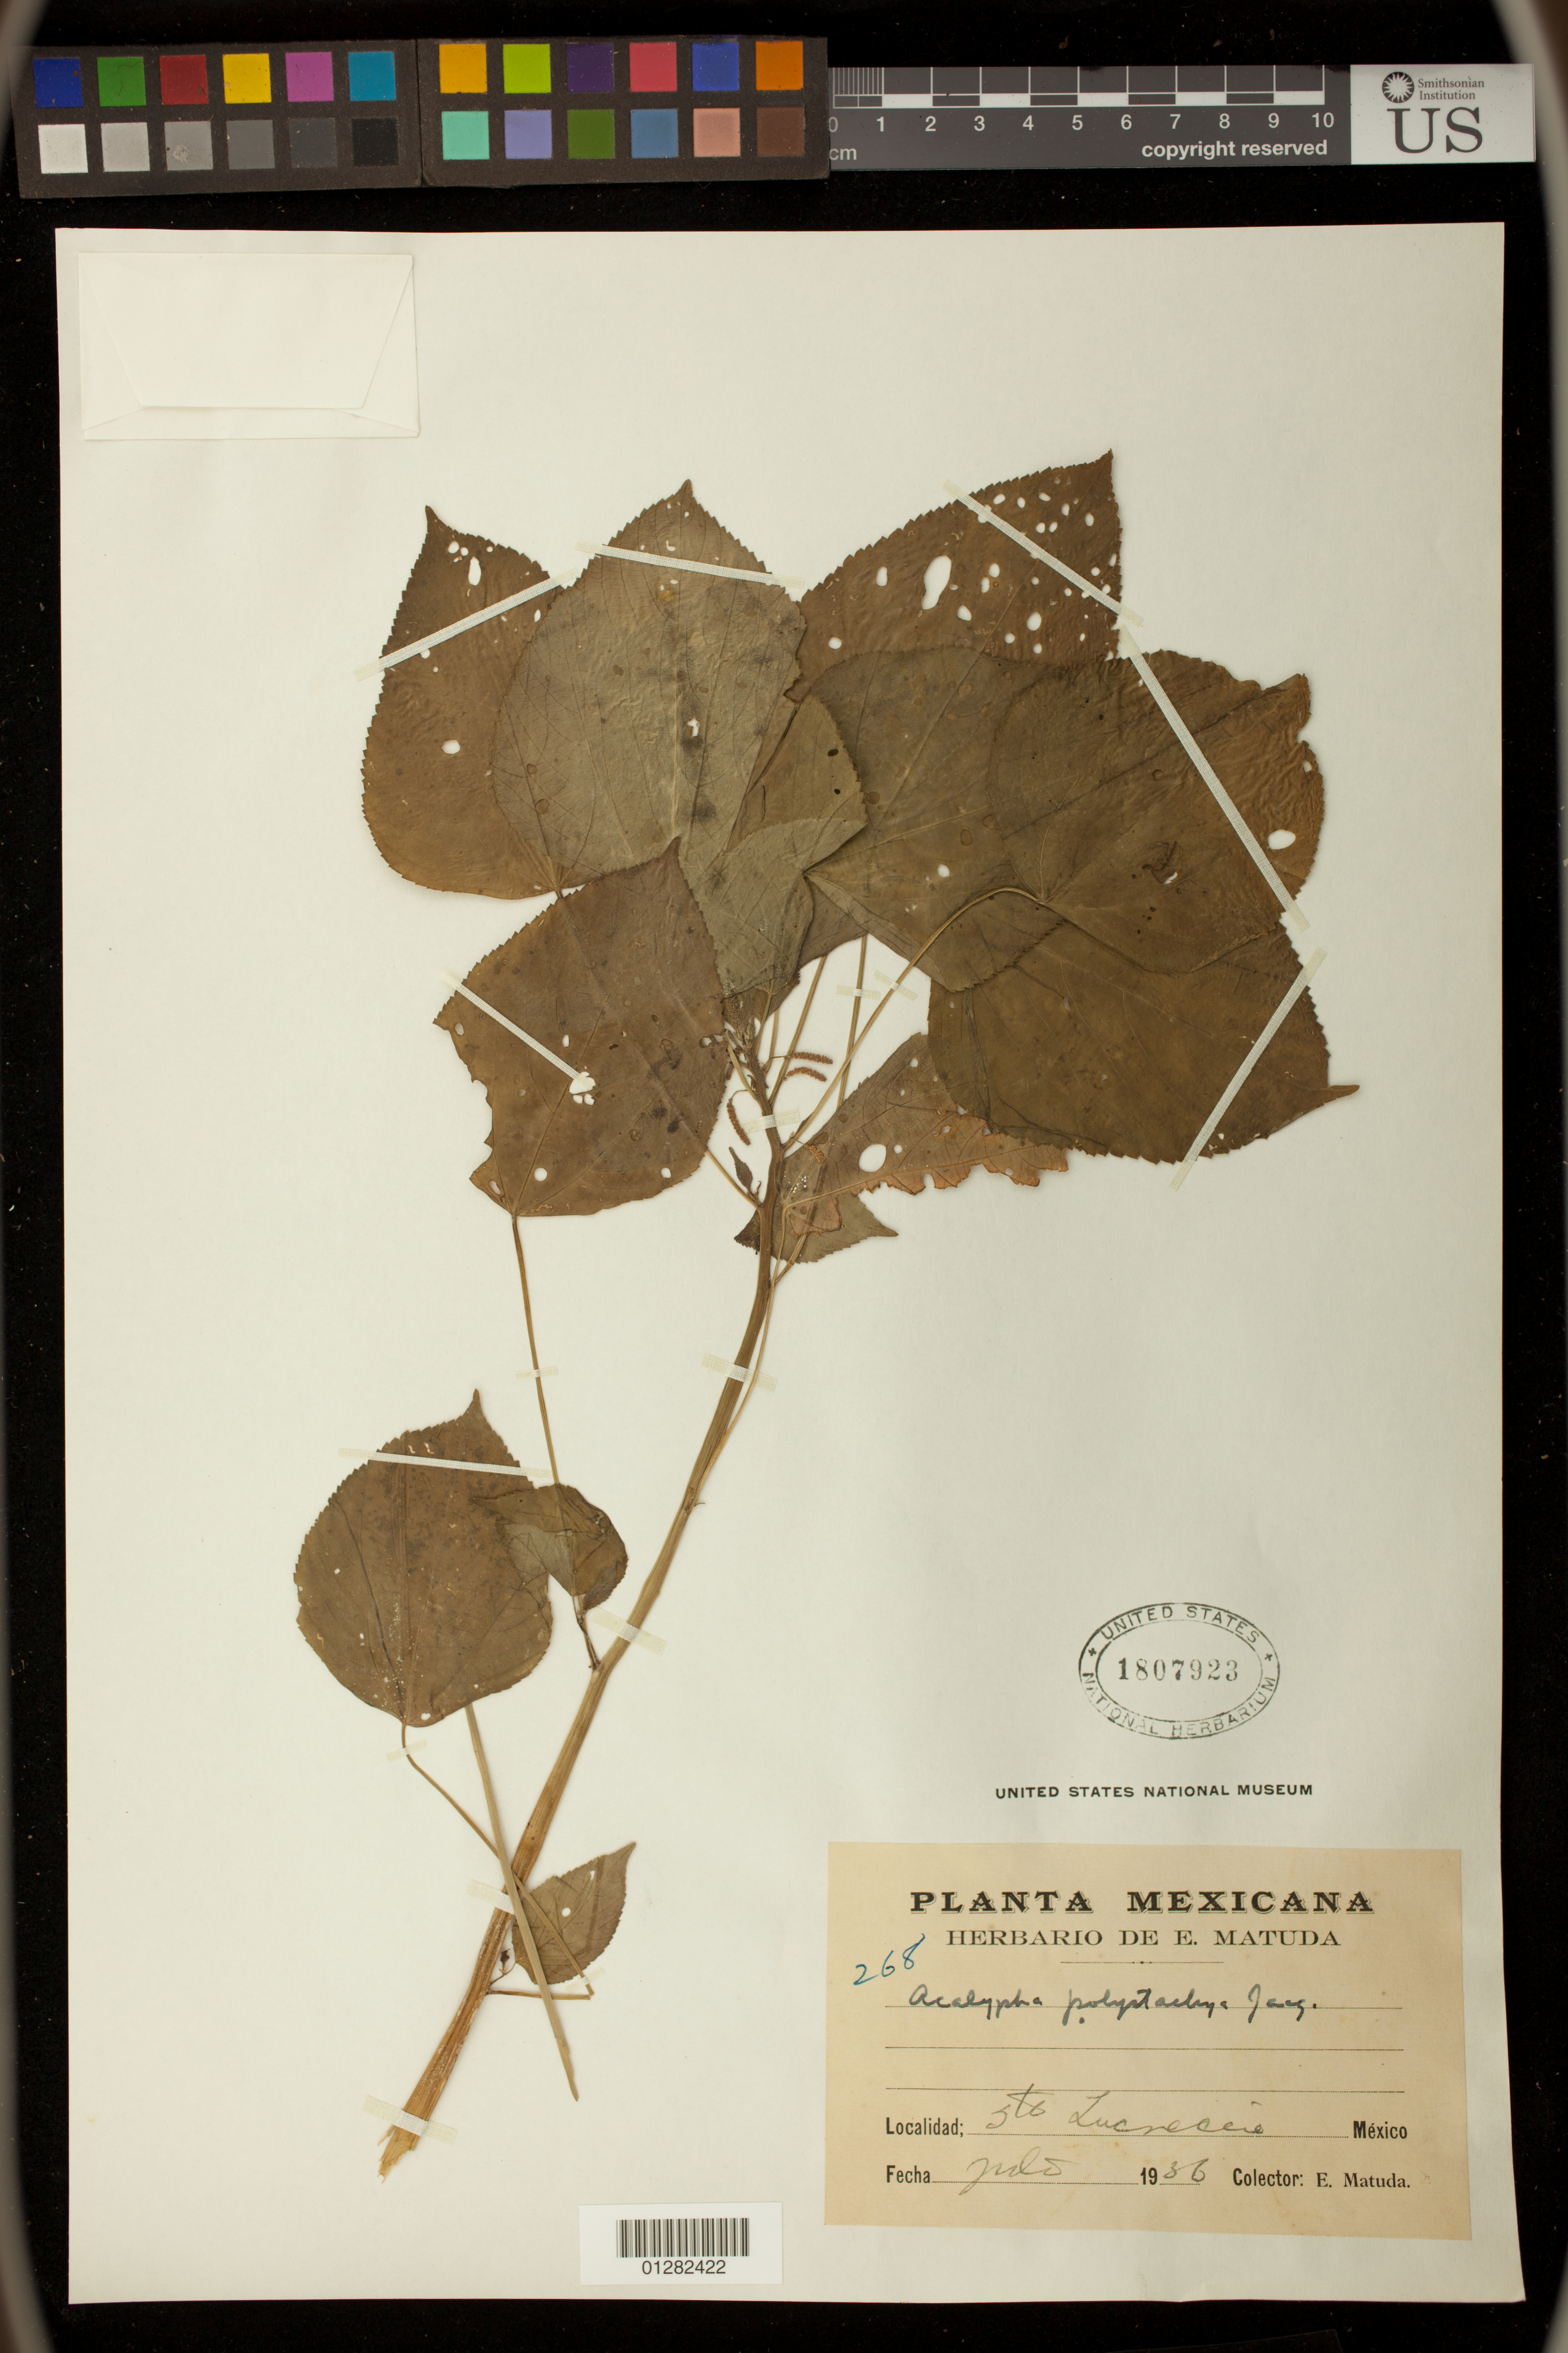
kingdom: Plantae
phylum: Tracheophyta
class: Magnoliopsida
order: Malpighiales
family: Euphorbiaceae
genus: Acalypha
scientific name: Acalypha polystachya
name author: Jacq.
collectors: E. Matuda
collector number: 268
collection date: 1936-07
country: Mexico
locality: St Lucrecia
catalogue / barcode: US 1807923